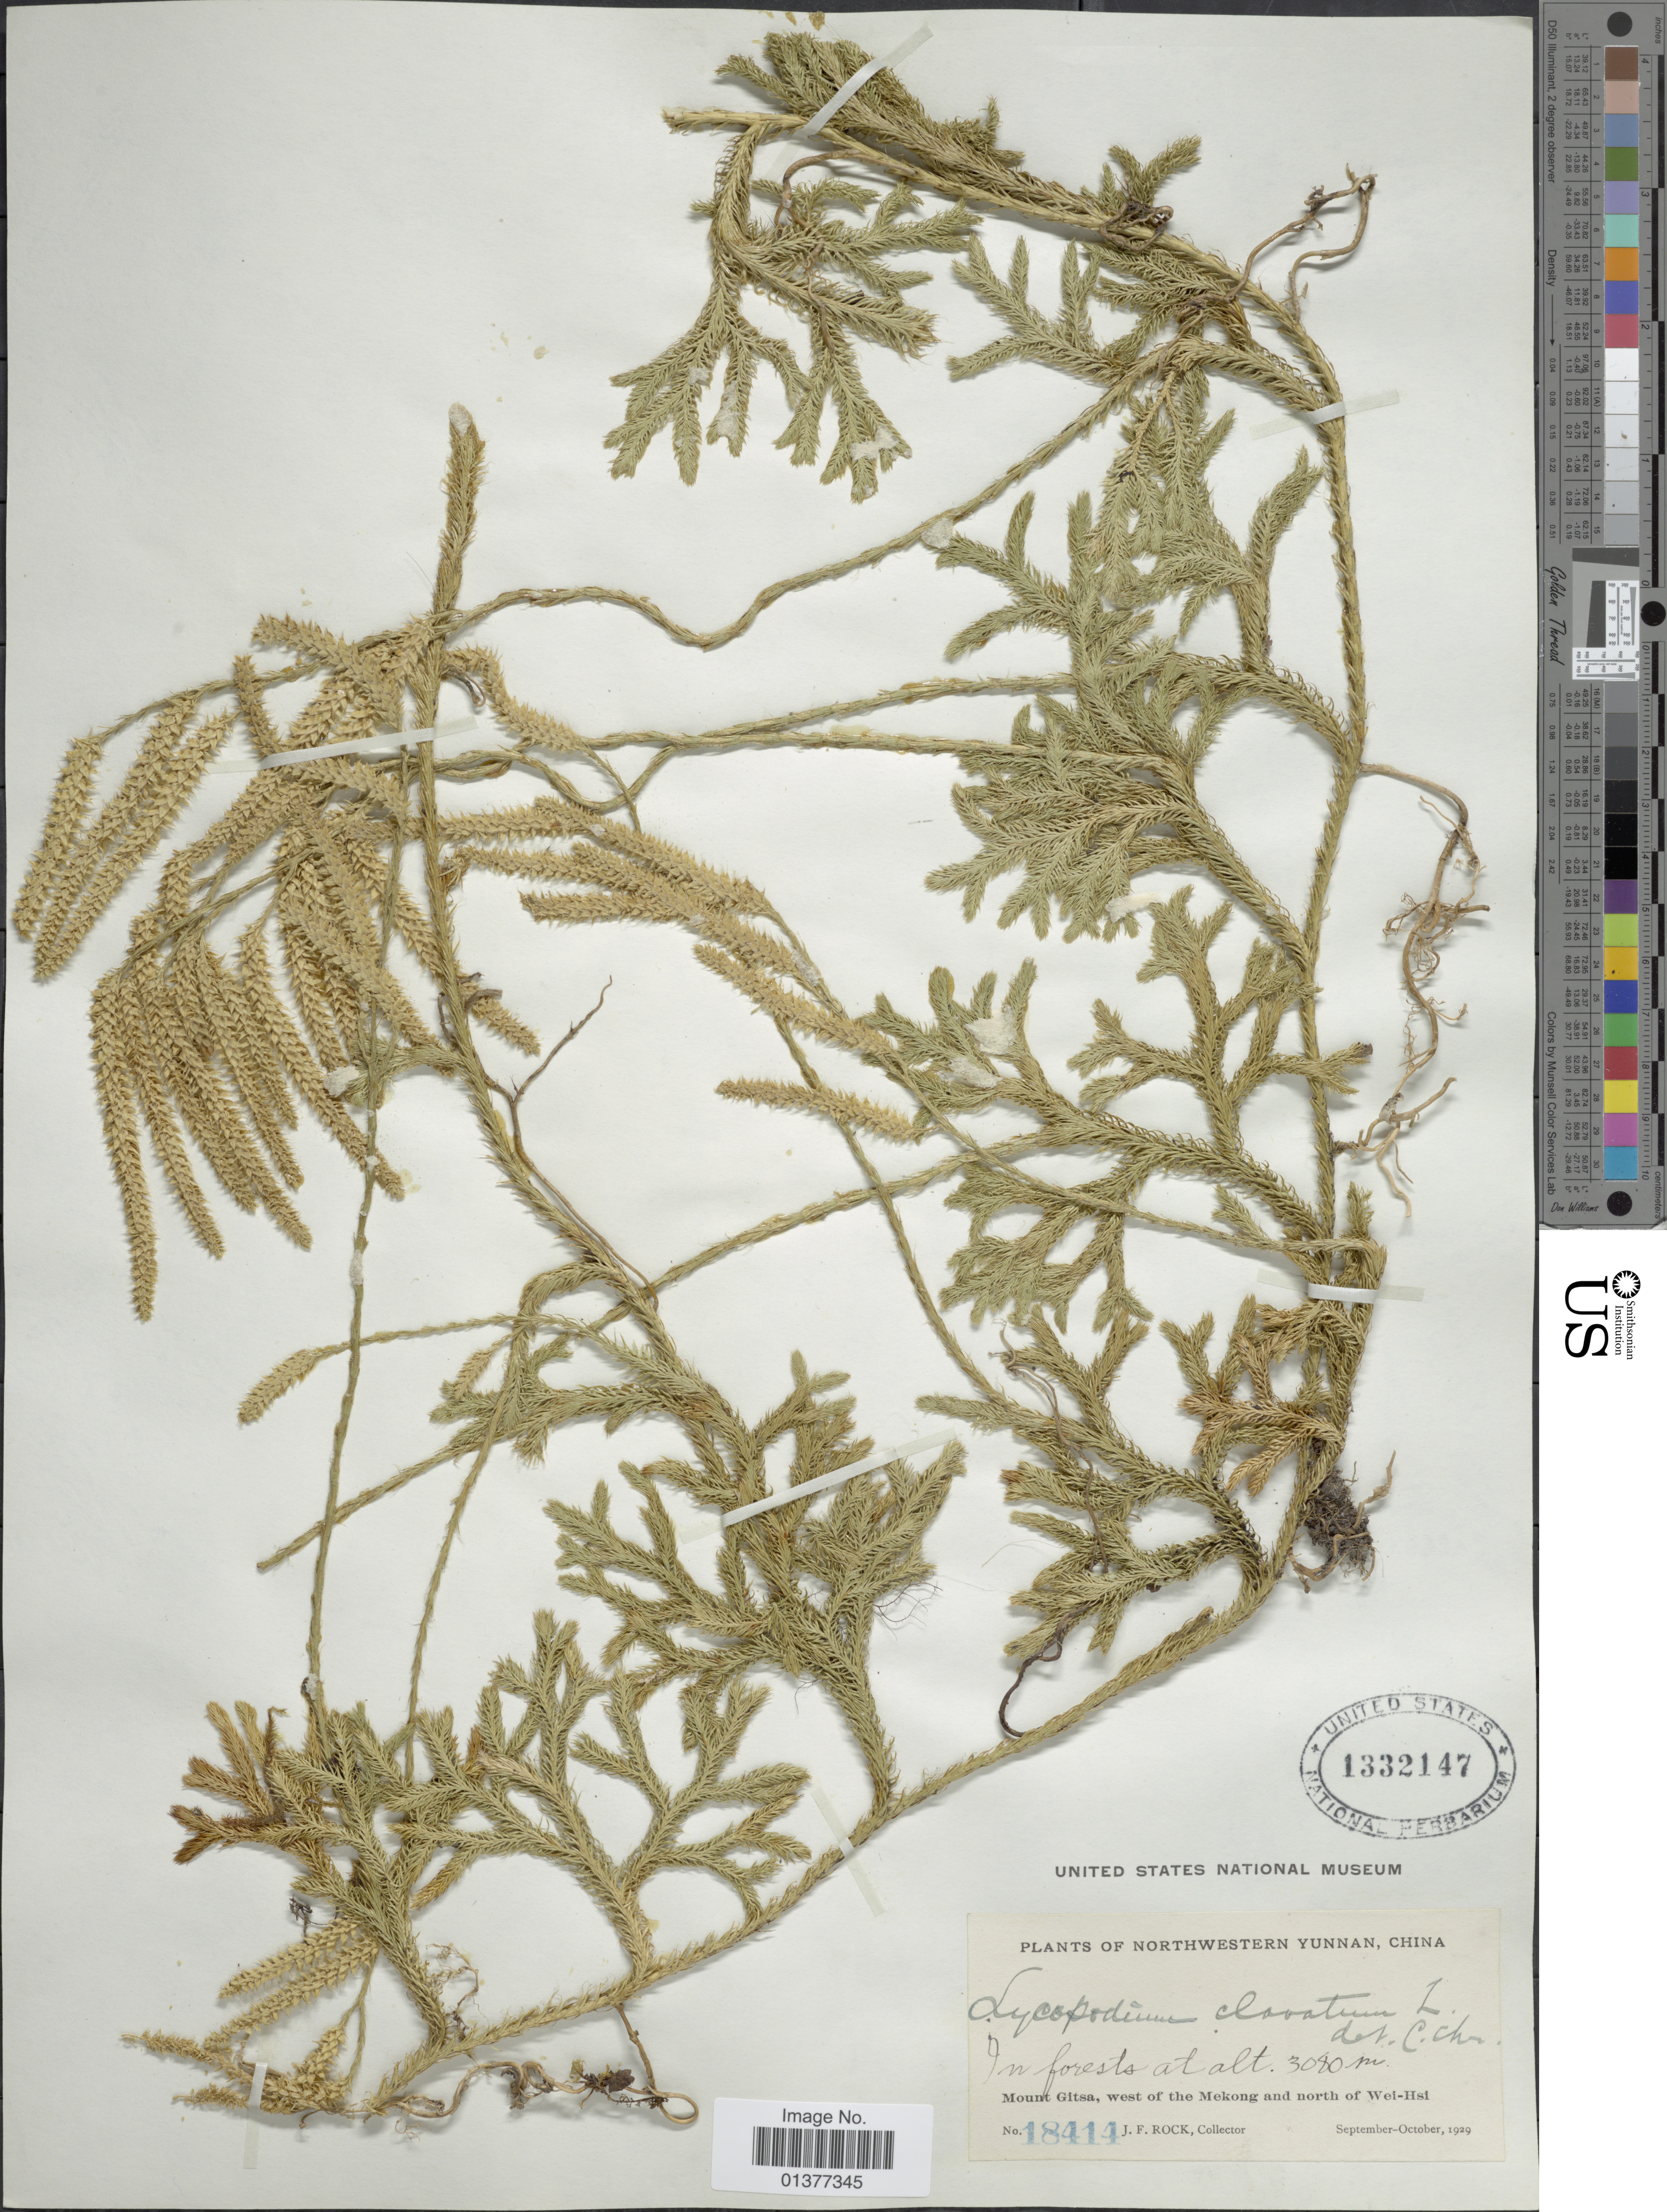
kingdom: Plantae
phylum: Tracheophyta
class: Lycopodiopsida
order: Lycopodiales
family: Lycopodiaceae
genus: Lycopodium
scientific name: Lycopodium clavatum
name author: L.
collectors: J. Rock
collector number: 18414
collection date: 1929-09/1929-10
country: China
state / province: Yunnan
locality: Mount Gitsa, west of the Mekong and north of Wel-Hsi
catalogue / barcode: US 1332147